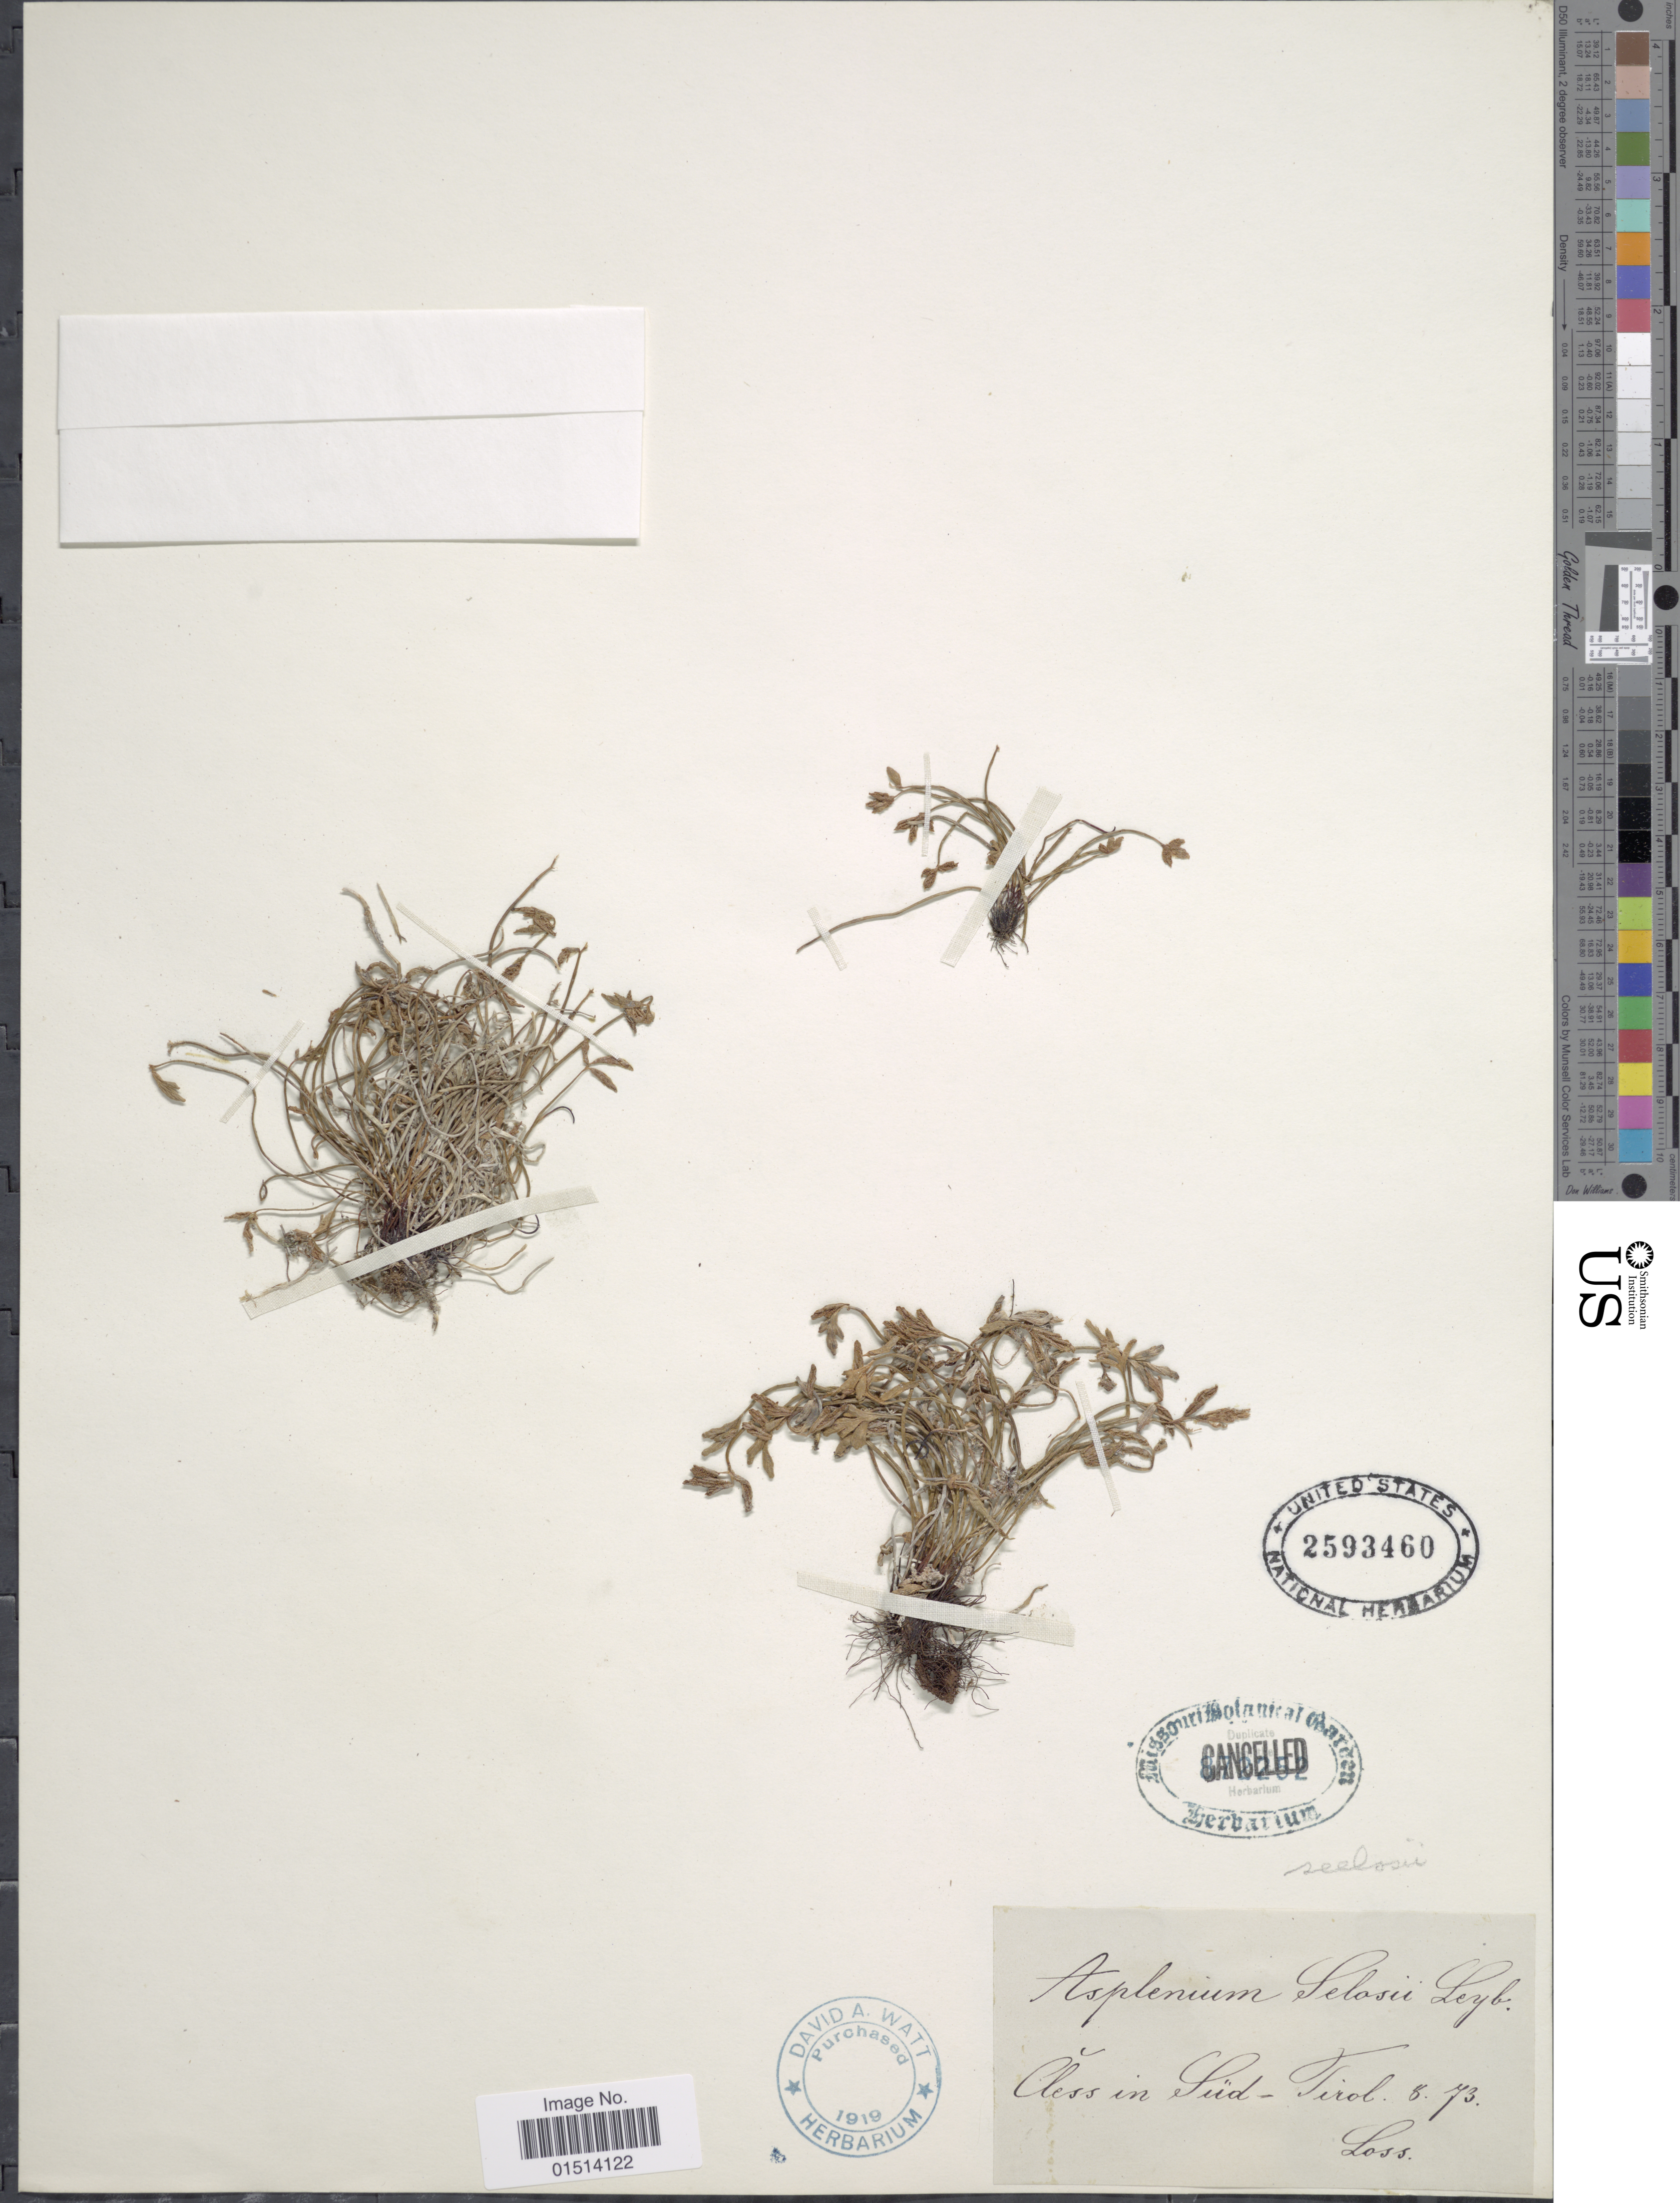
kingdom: Plantae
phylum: Tracheophyta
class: Polypodiopsida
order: Polypodiales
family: Aspleniaceae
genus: Asplenium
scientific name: Asplenium seelosii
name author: Leyb.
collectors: Loss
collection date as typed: Transcribed d/m/y: /8/73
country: Italy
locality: Cless [Cles] in Sud-Tirol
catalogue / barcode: US 2593460